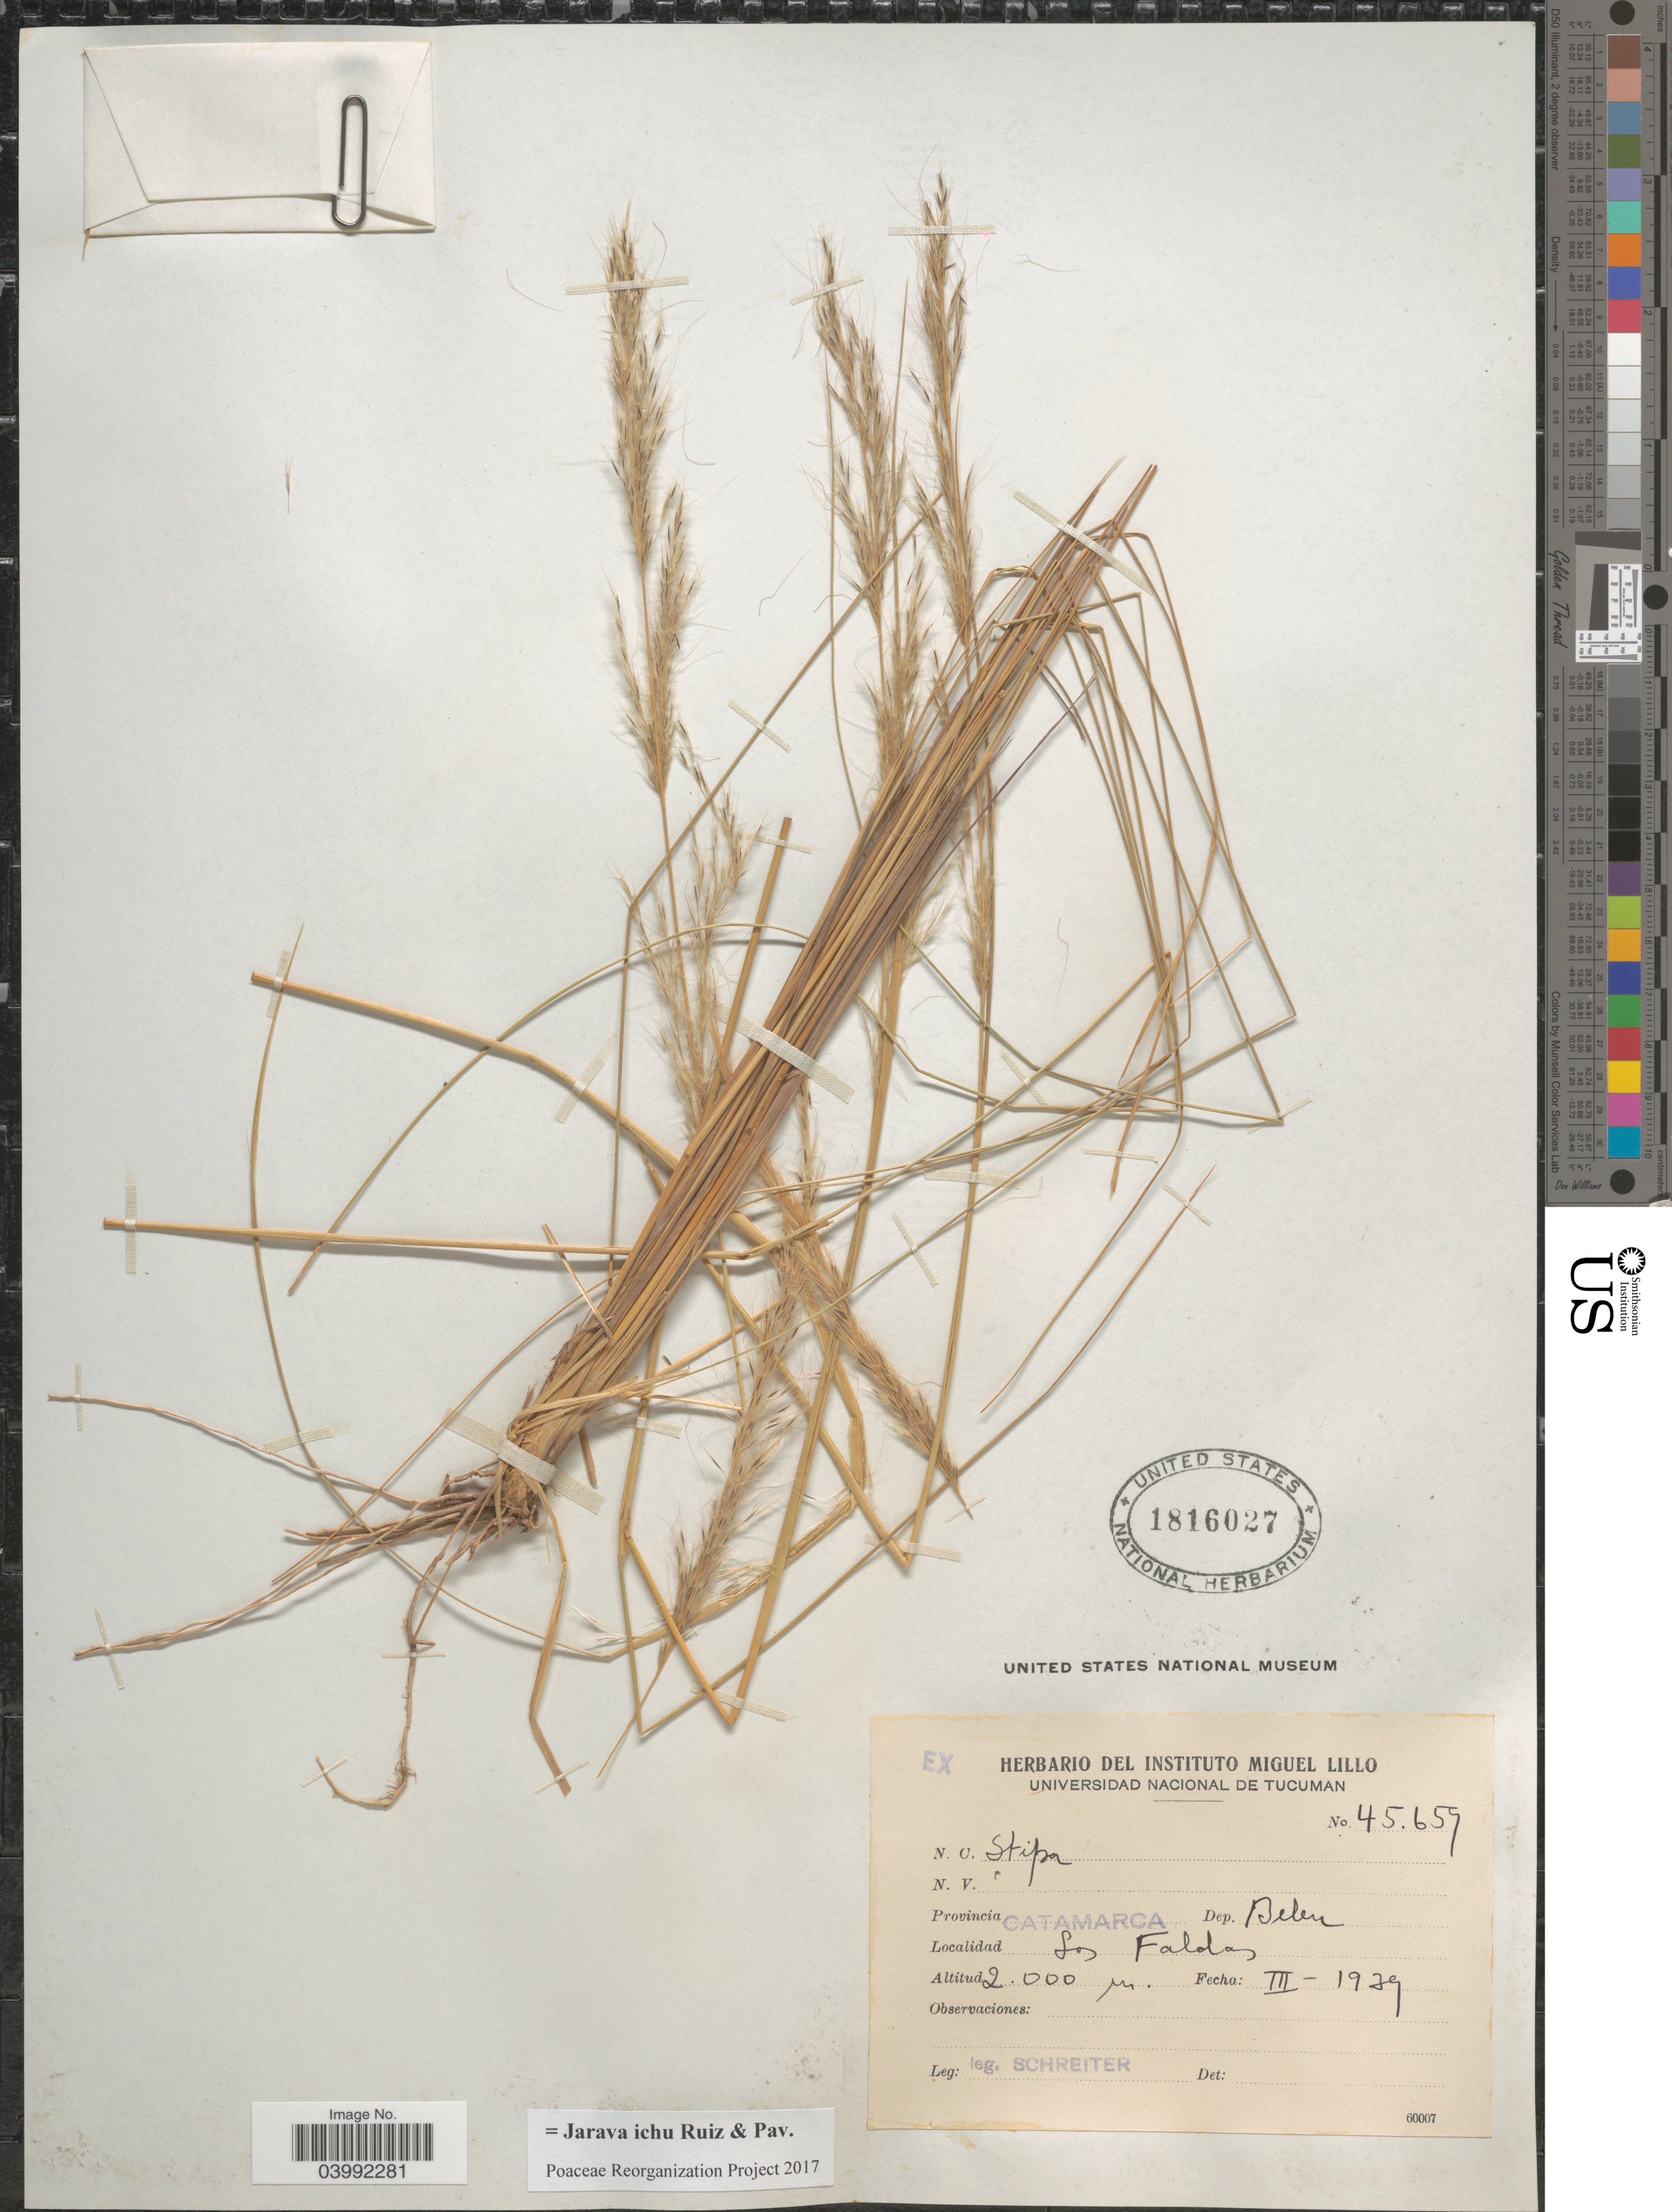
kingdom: Plantae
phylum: Tracheophyta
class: Liliopsida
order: Poales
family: Poaceae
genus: Jarava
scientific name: Jarava ichu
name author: Ruiz & Pav.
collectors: -. Schreiter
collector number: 45659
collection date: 1939-03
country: Argentina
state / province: Catamarca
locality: Dep. Belen. Las Faldas.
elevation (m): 2000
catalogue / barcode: US 1816027